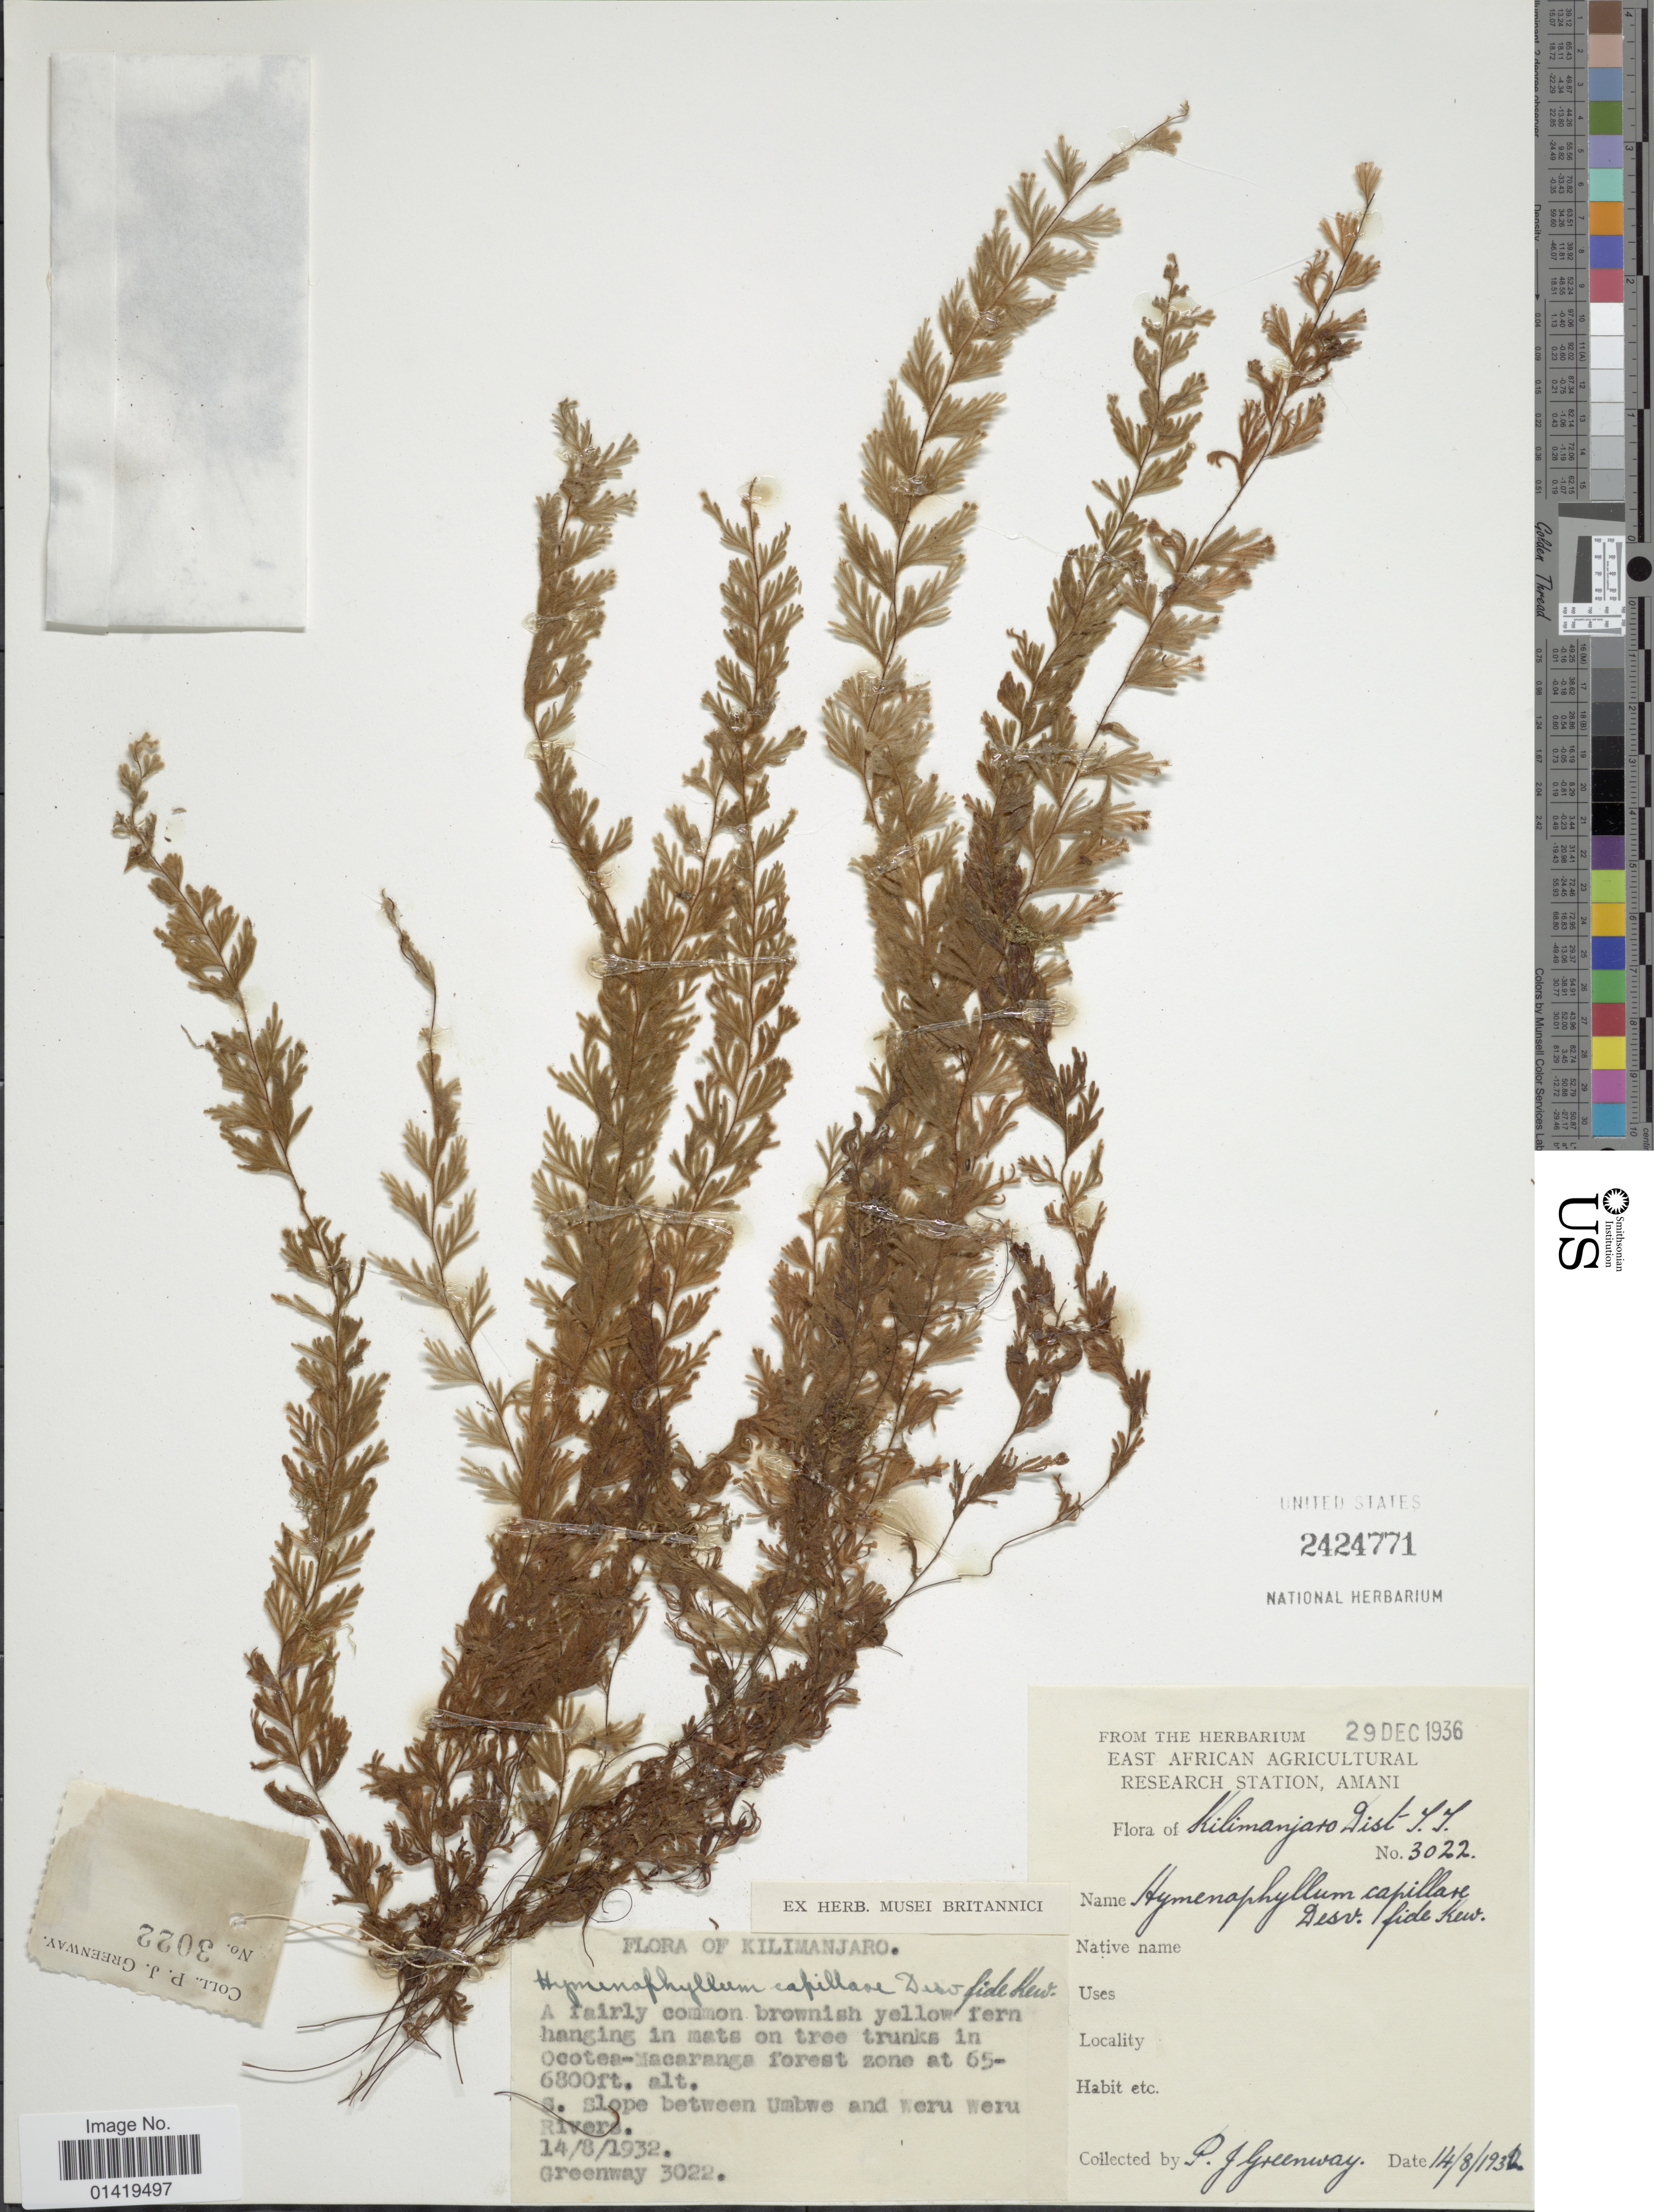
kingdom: Plantae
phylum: Tracheophyta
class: Polypodiopsida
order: Hymenophyllales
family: Hymenophyllaceae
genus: Hymenophyllum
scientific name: Hymenophyllum capillare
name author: Desv.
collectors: P. J. Greenway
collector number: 3022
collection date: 1932-08-14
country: Tanzania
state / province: Kilimanjaro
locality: Kilimajaro, S slope between Umbwe and Weru Weru rivers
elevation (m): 1981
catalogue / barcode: US 2424771